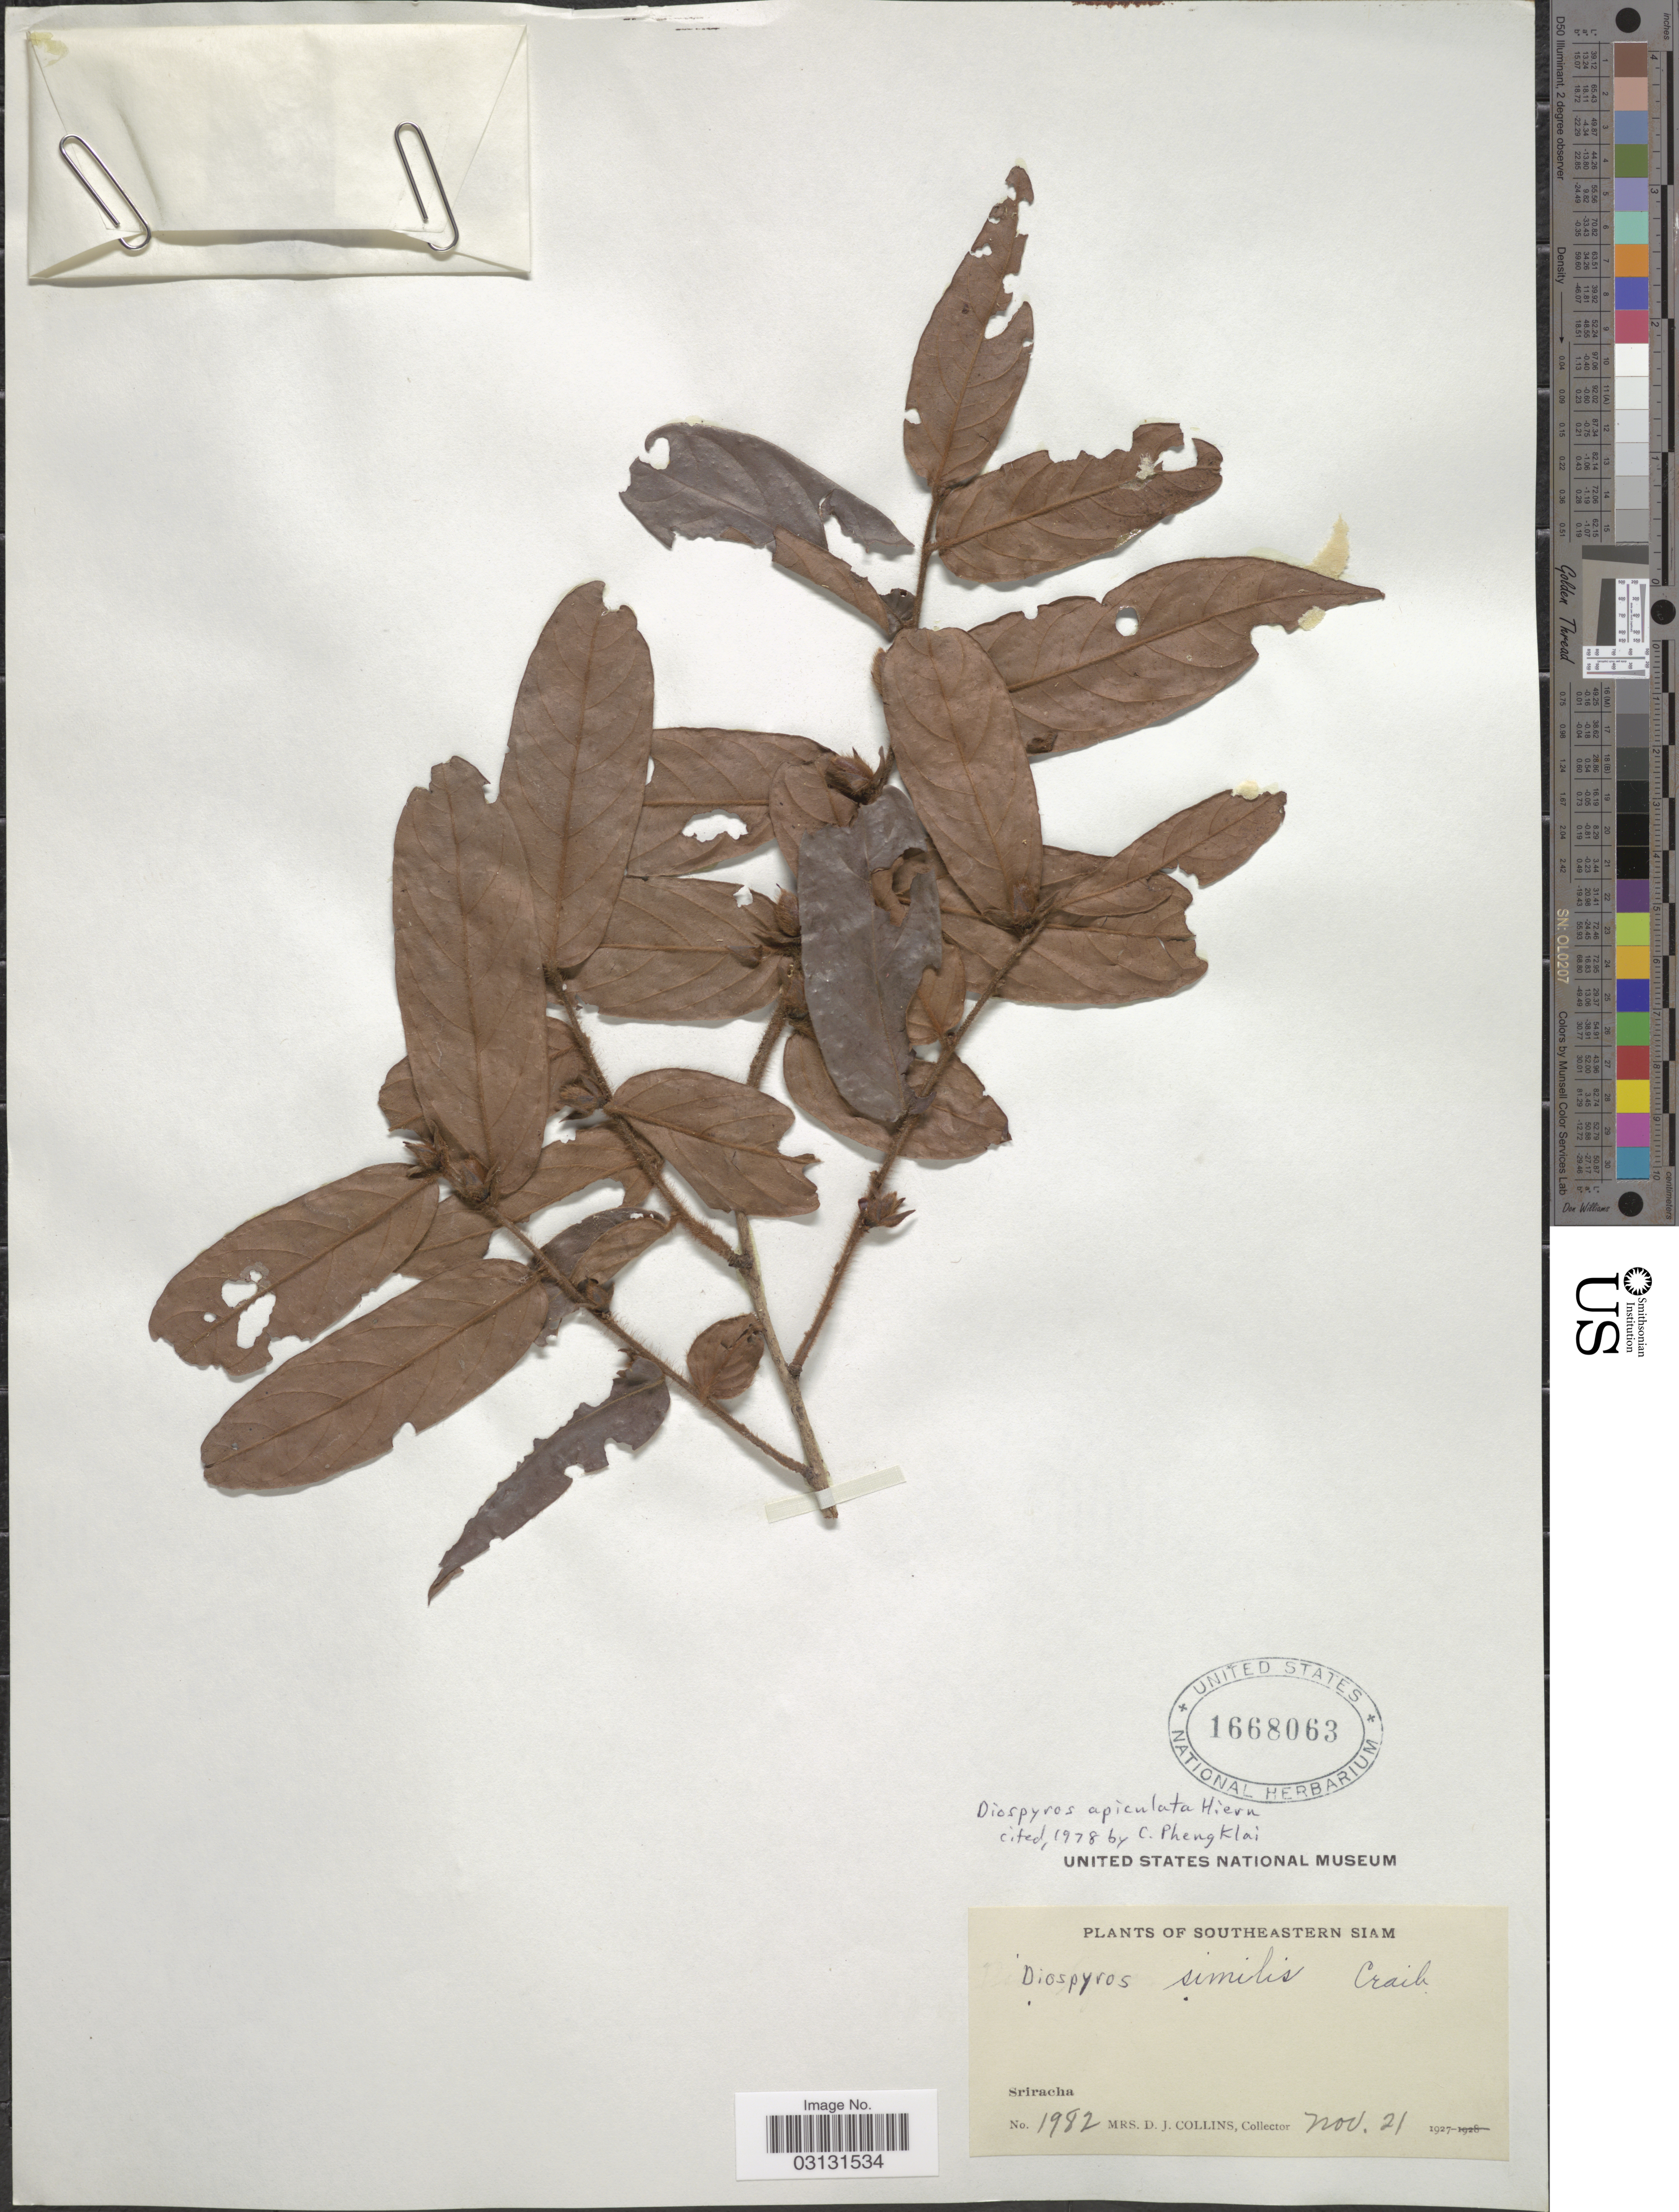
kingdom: Plantae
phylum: Tracheophyta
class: Magnoliopsida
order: Ericales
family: Ebenaceae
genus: Diospyros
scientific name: Diospyros apiculata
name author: Hiern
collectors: Mrs. D. J. Collins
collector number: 1982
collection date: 1927-11-21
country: Thailand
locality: Southeastern Siam. Sriracha.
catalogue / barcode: US 1668063